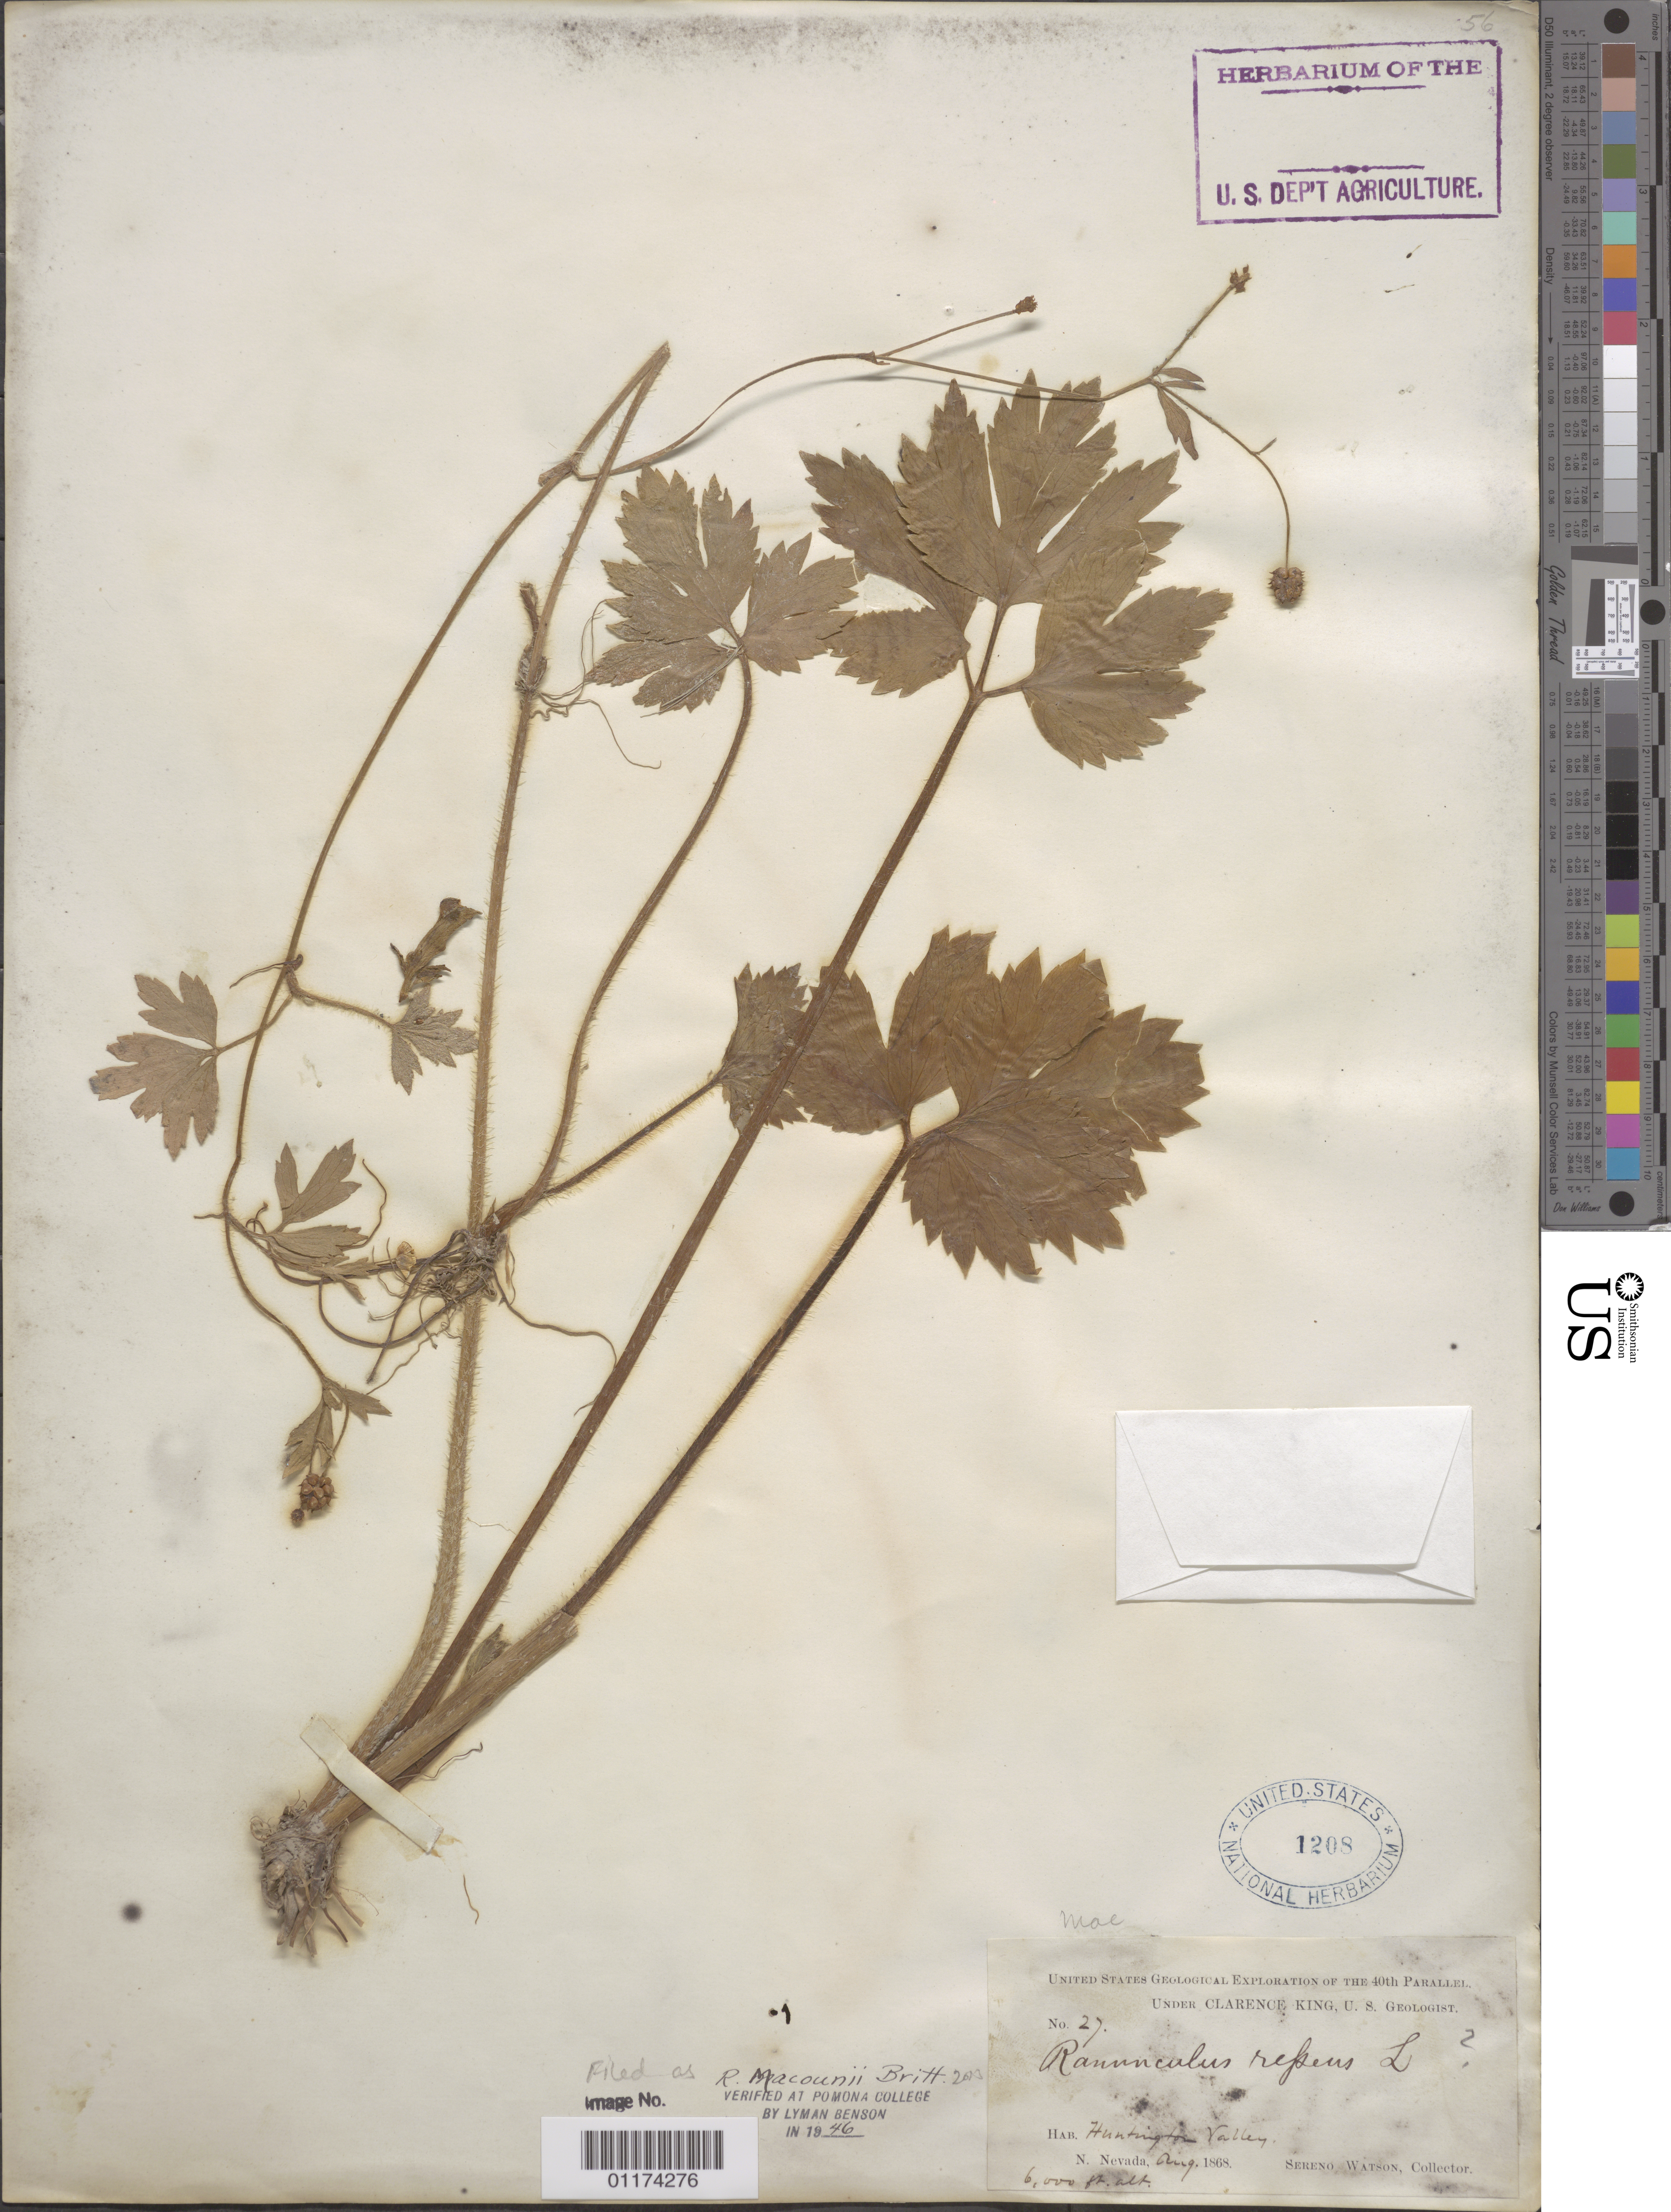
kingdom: Plantae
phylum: Tracheophyta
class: Magnoliopsida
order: Ranunculales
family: Ranunculaceae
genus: Ranunculus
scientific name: Ranunculus macounii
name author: Britton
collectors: S. Watson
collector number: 27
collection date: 1868-08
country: United States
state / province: Nevada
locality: Huntington Valley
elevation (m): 1829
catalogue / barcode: US 1208